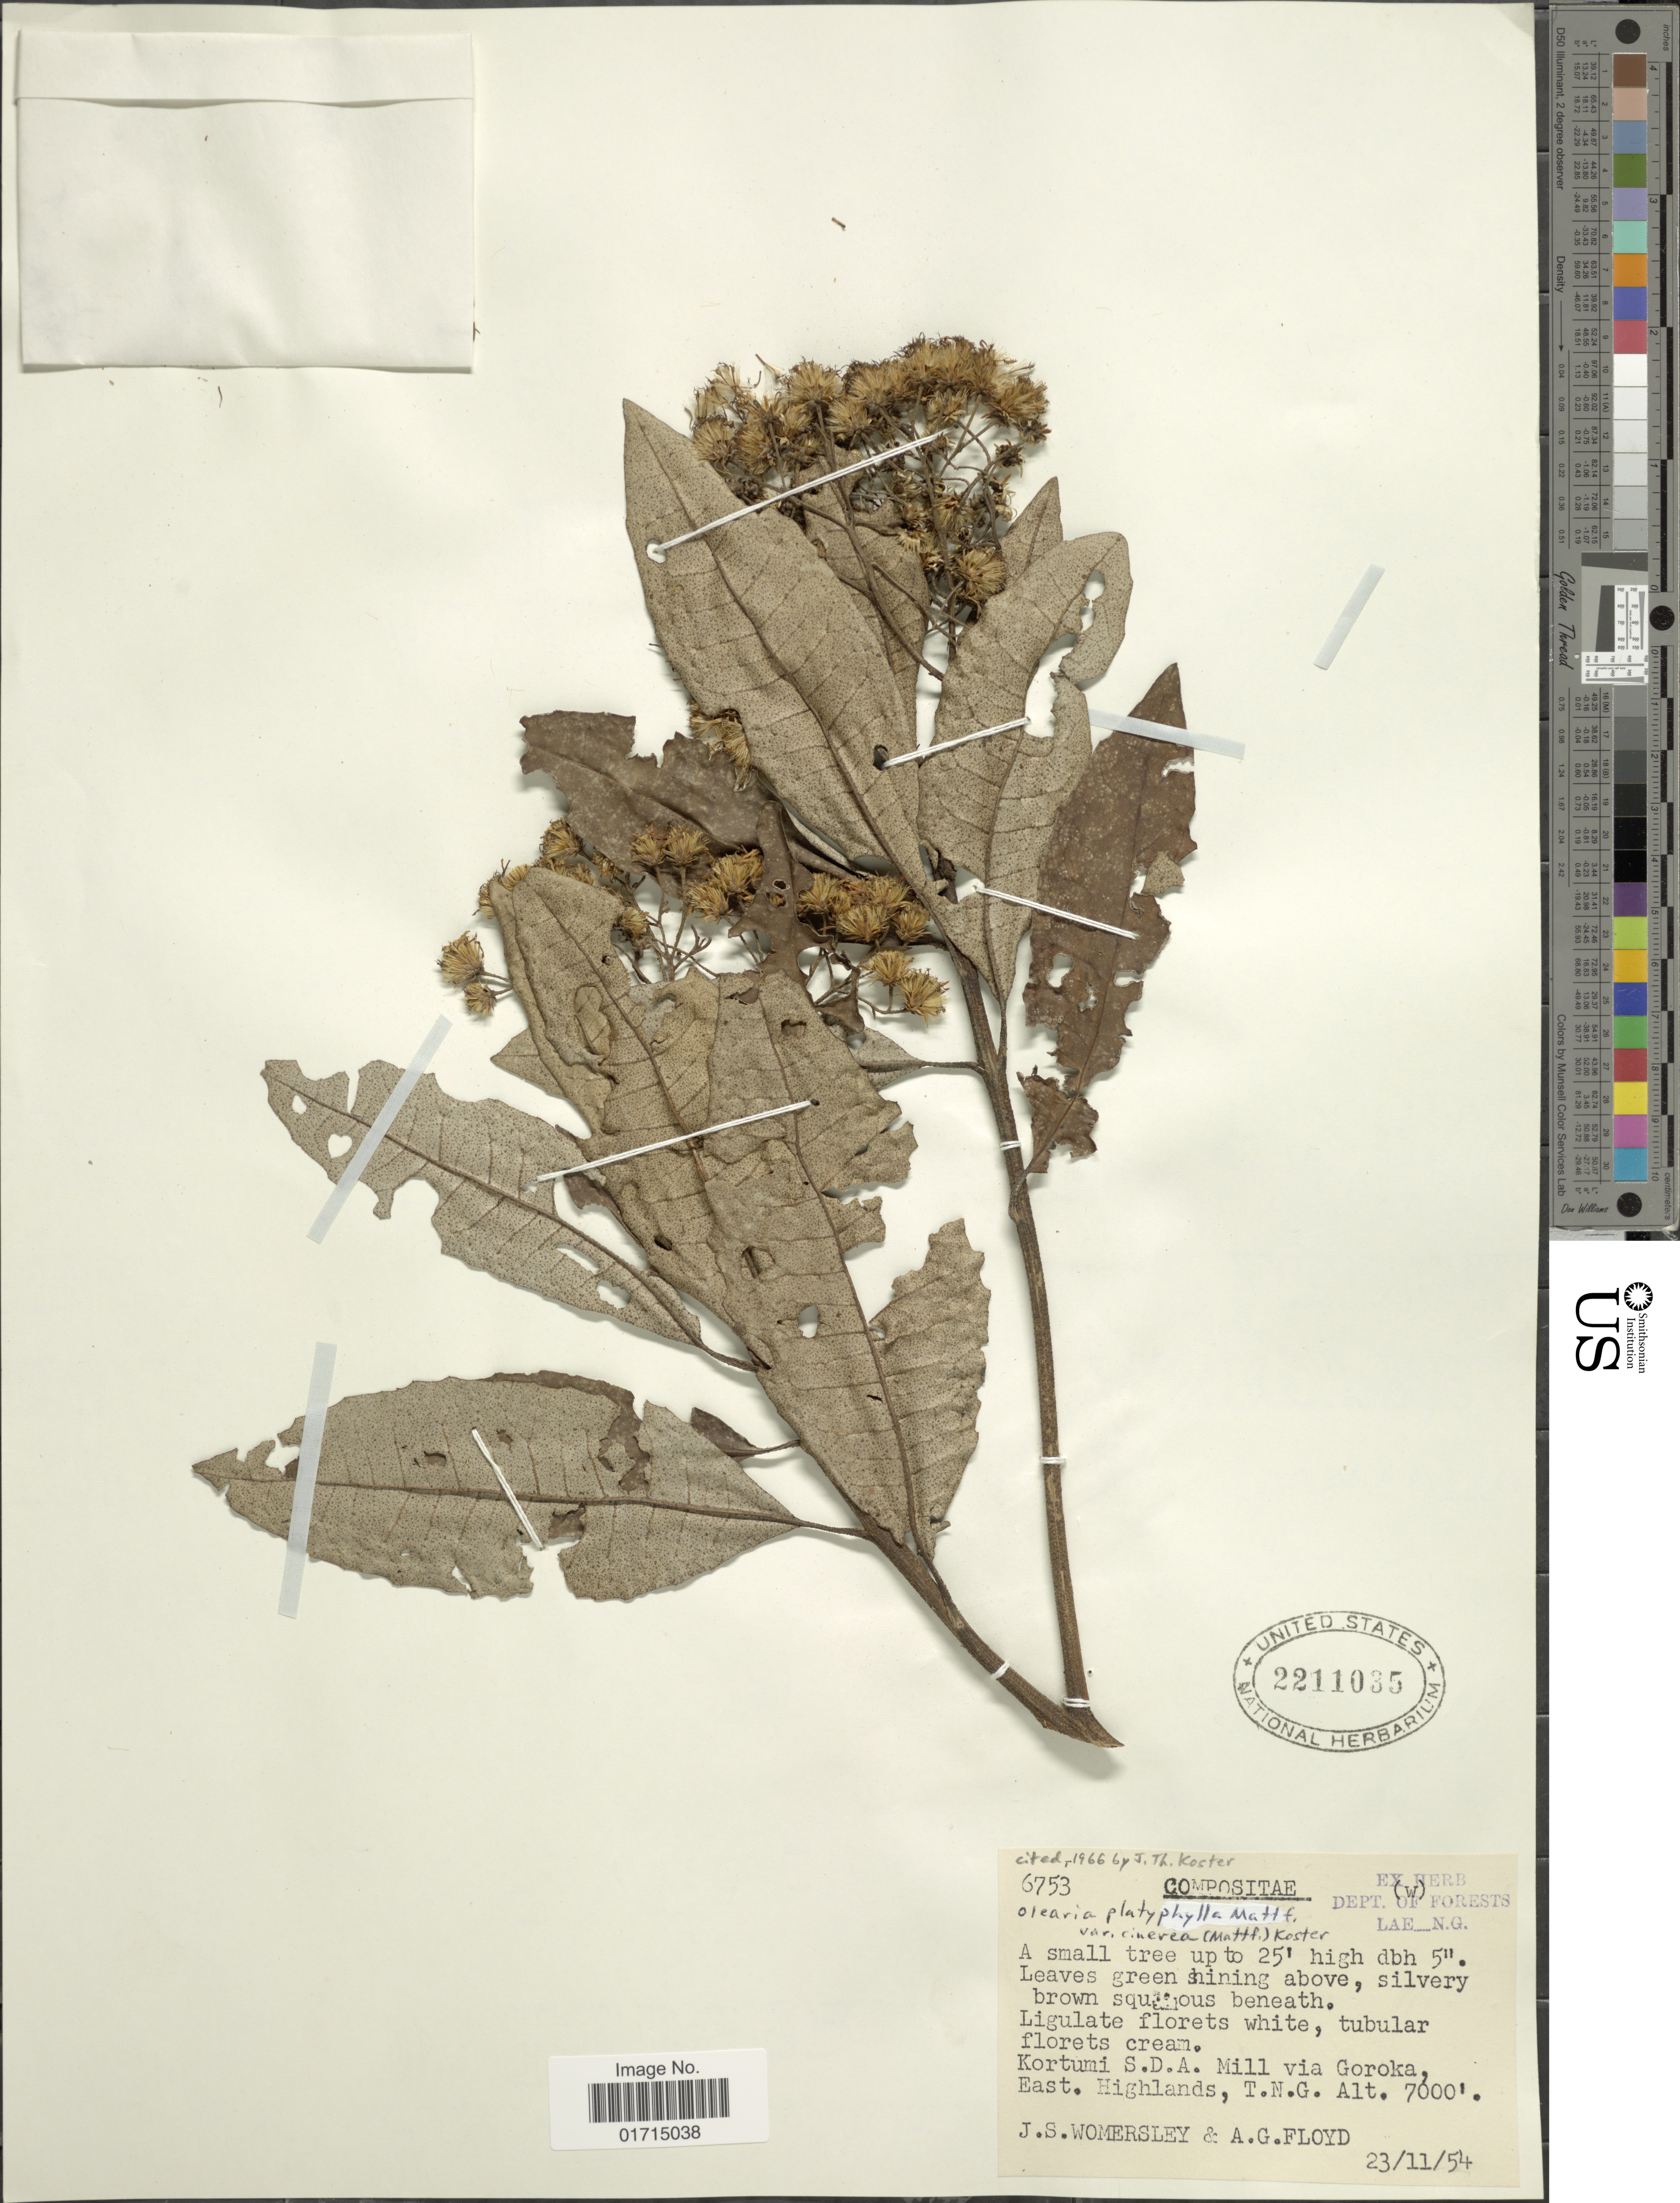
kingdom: Plantae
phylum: Tracheophyta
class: Magnoliopsida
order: Asterales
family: Asteraceae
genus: Olearia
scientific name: Olearia platyphylla var. cinerea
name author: (Mattf.) J. Kost.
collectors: J. S. Womersley & A. G. Floyd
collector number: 6753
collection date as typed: Transcribed d/m/y: 23/11/54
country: Papua New Guinea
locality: Kortumi S. D. A. Mill via Goroka, East. Highlands, T. N. G.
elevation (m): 2134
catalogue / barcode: US 2211035